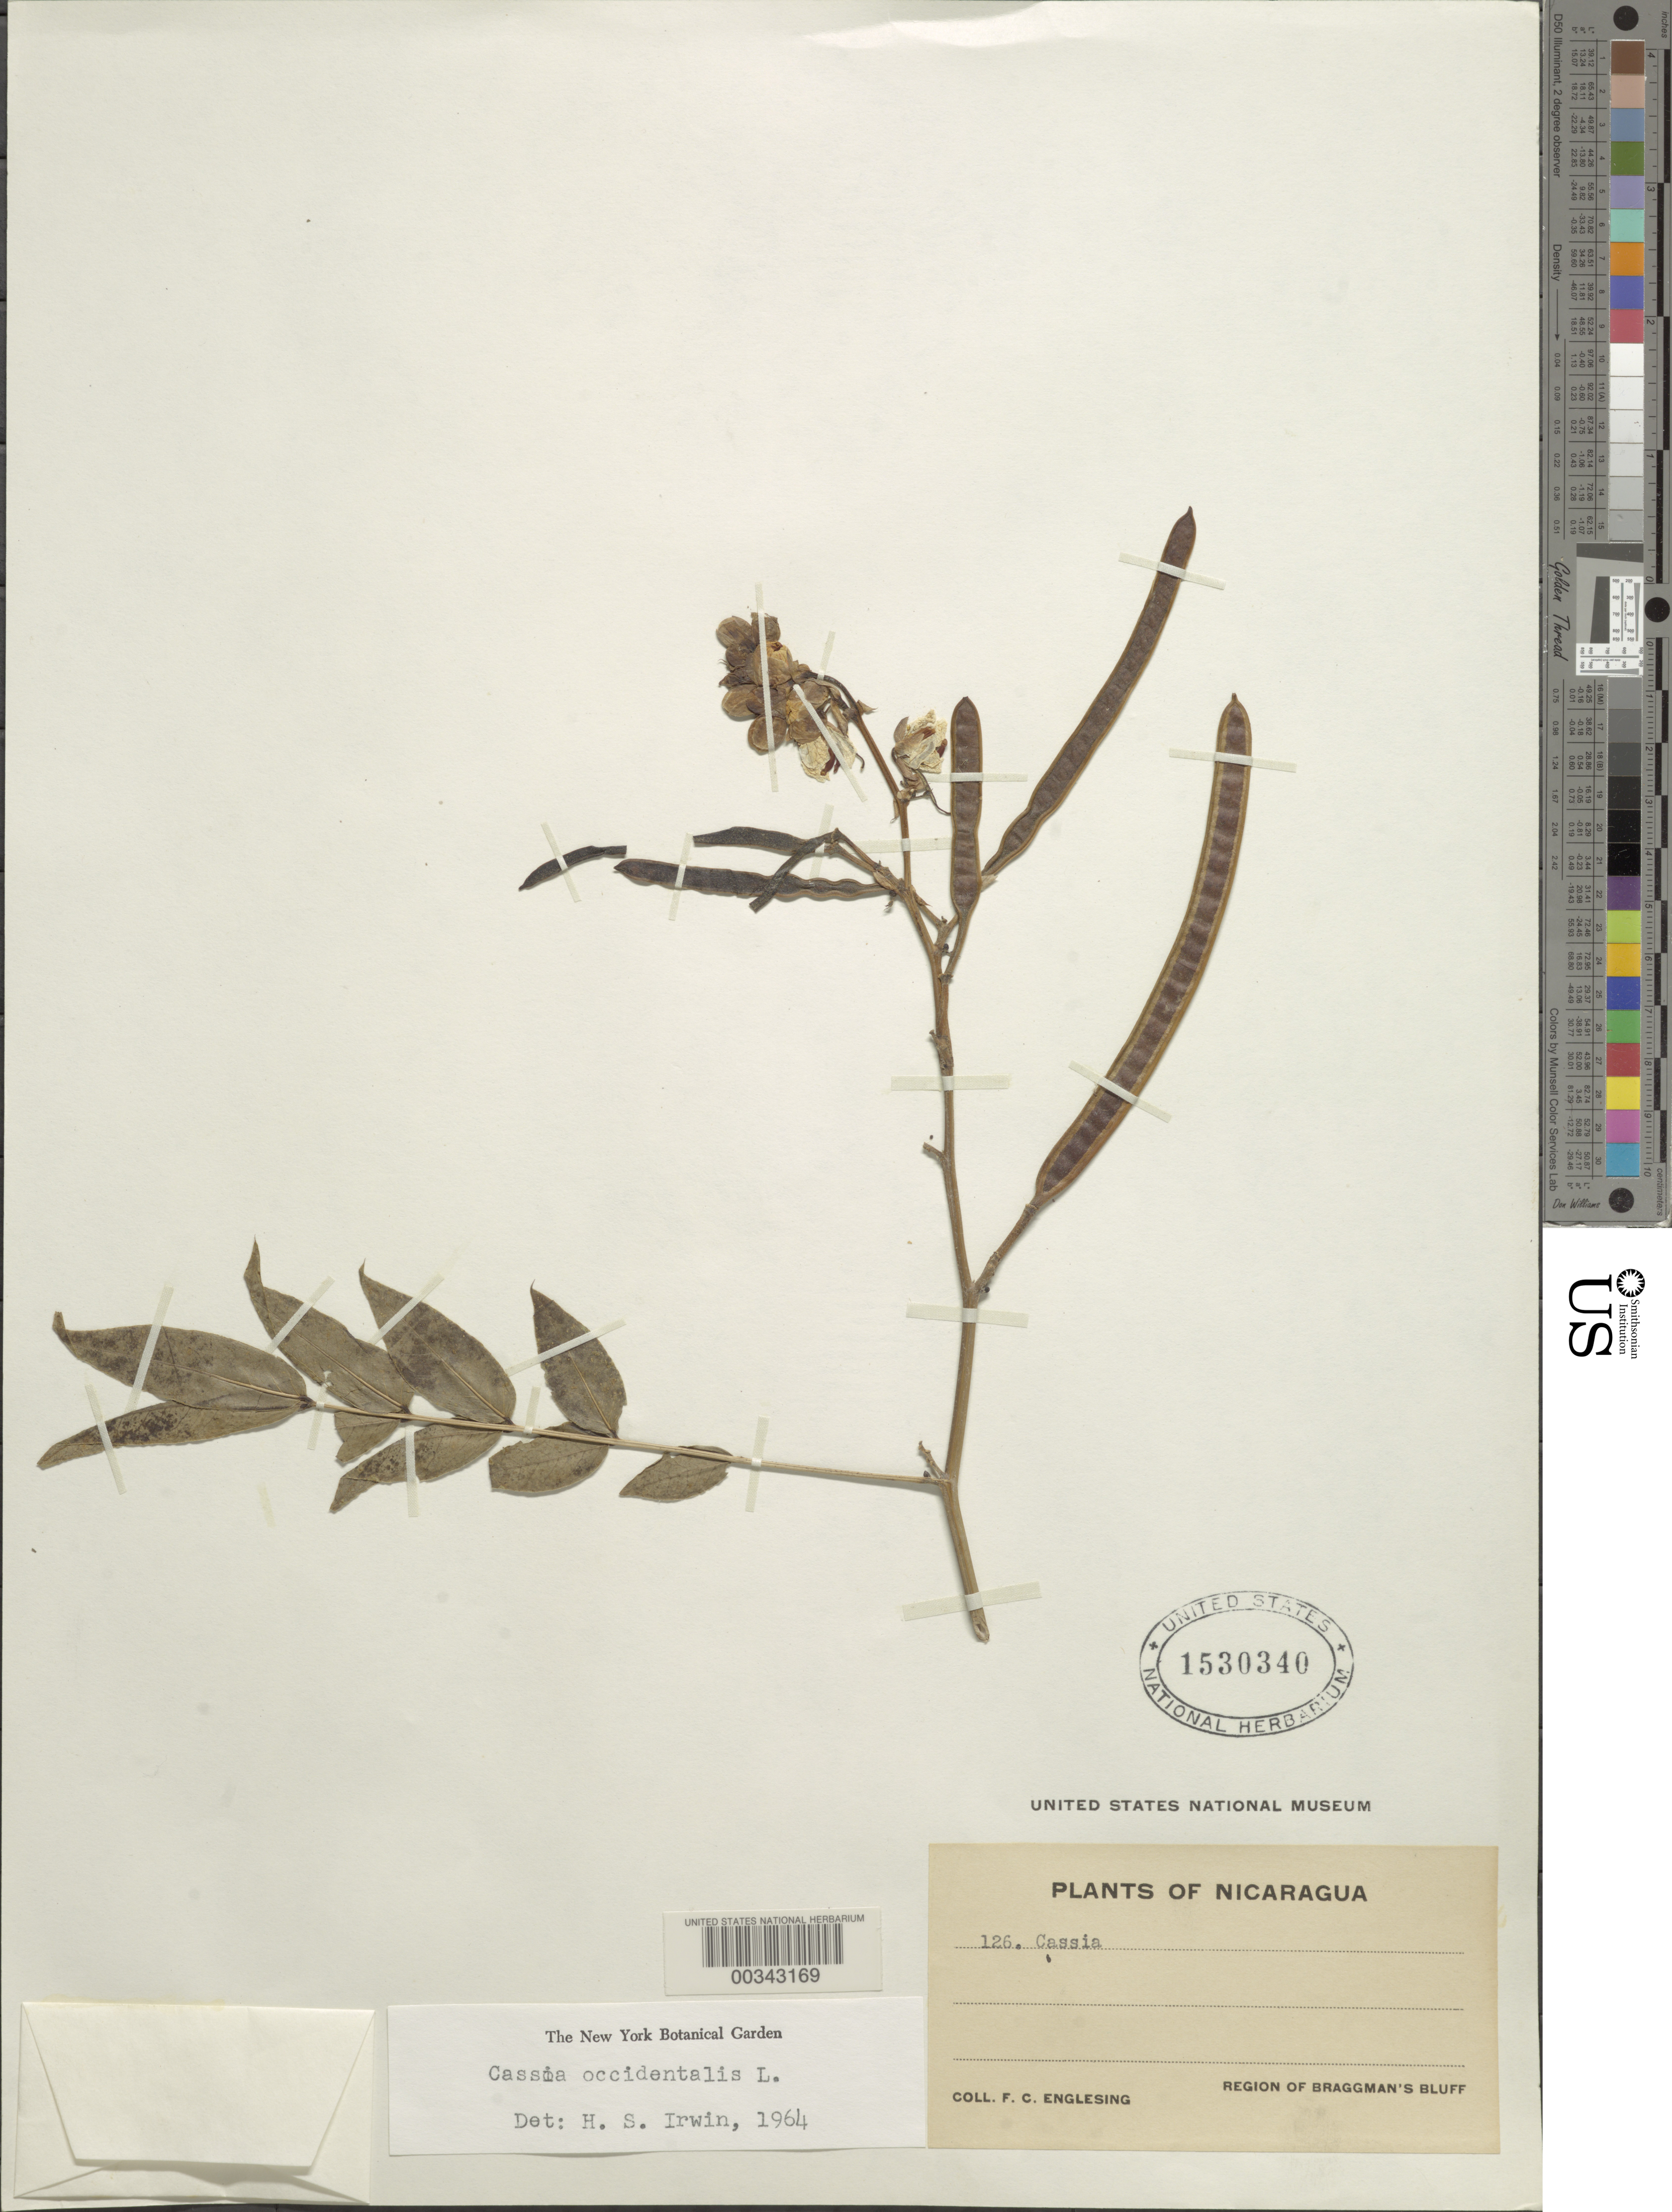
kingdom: Plantae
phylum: Tracheophyta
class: Magnoliopsida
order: Fabales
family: Fabaceae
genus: Senna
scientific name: Senna occidentalis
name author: (L.) Link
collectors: F. Englesing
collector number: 126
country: Nicaragua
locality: Region of braggman's bluff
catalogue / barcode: US 1530340